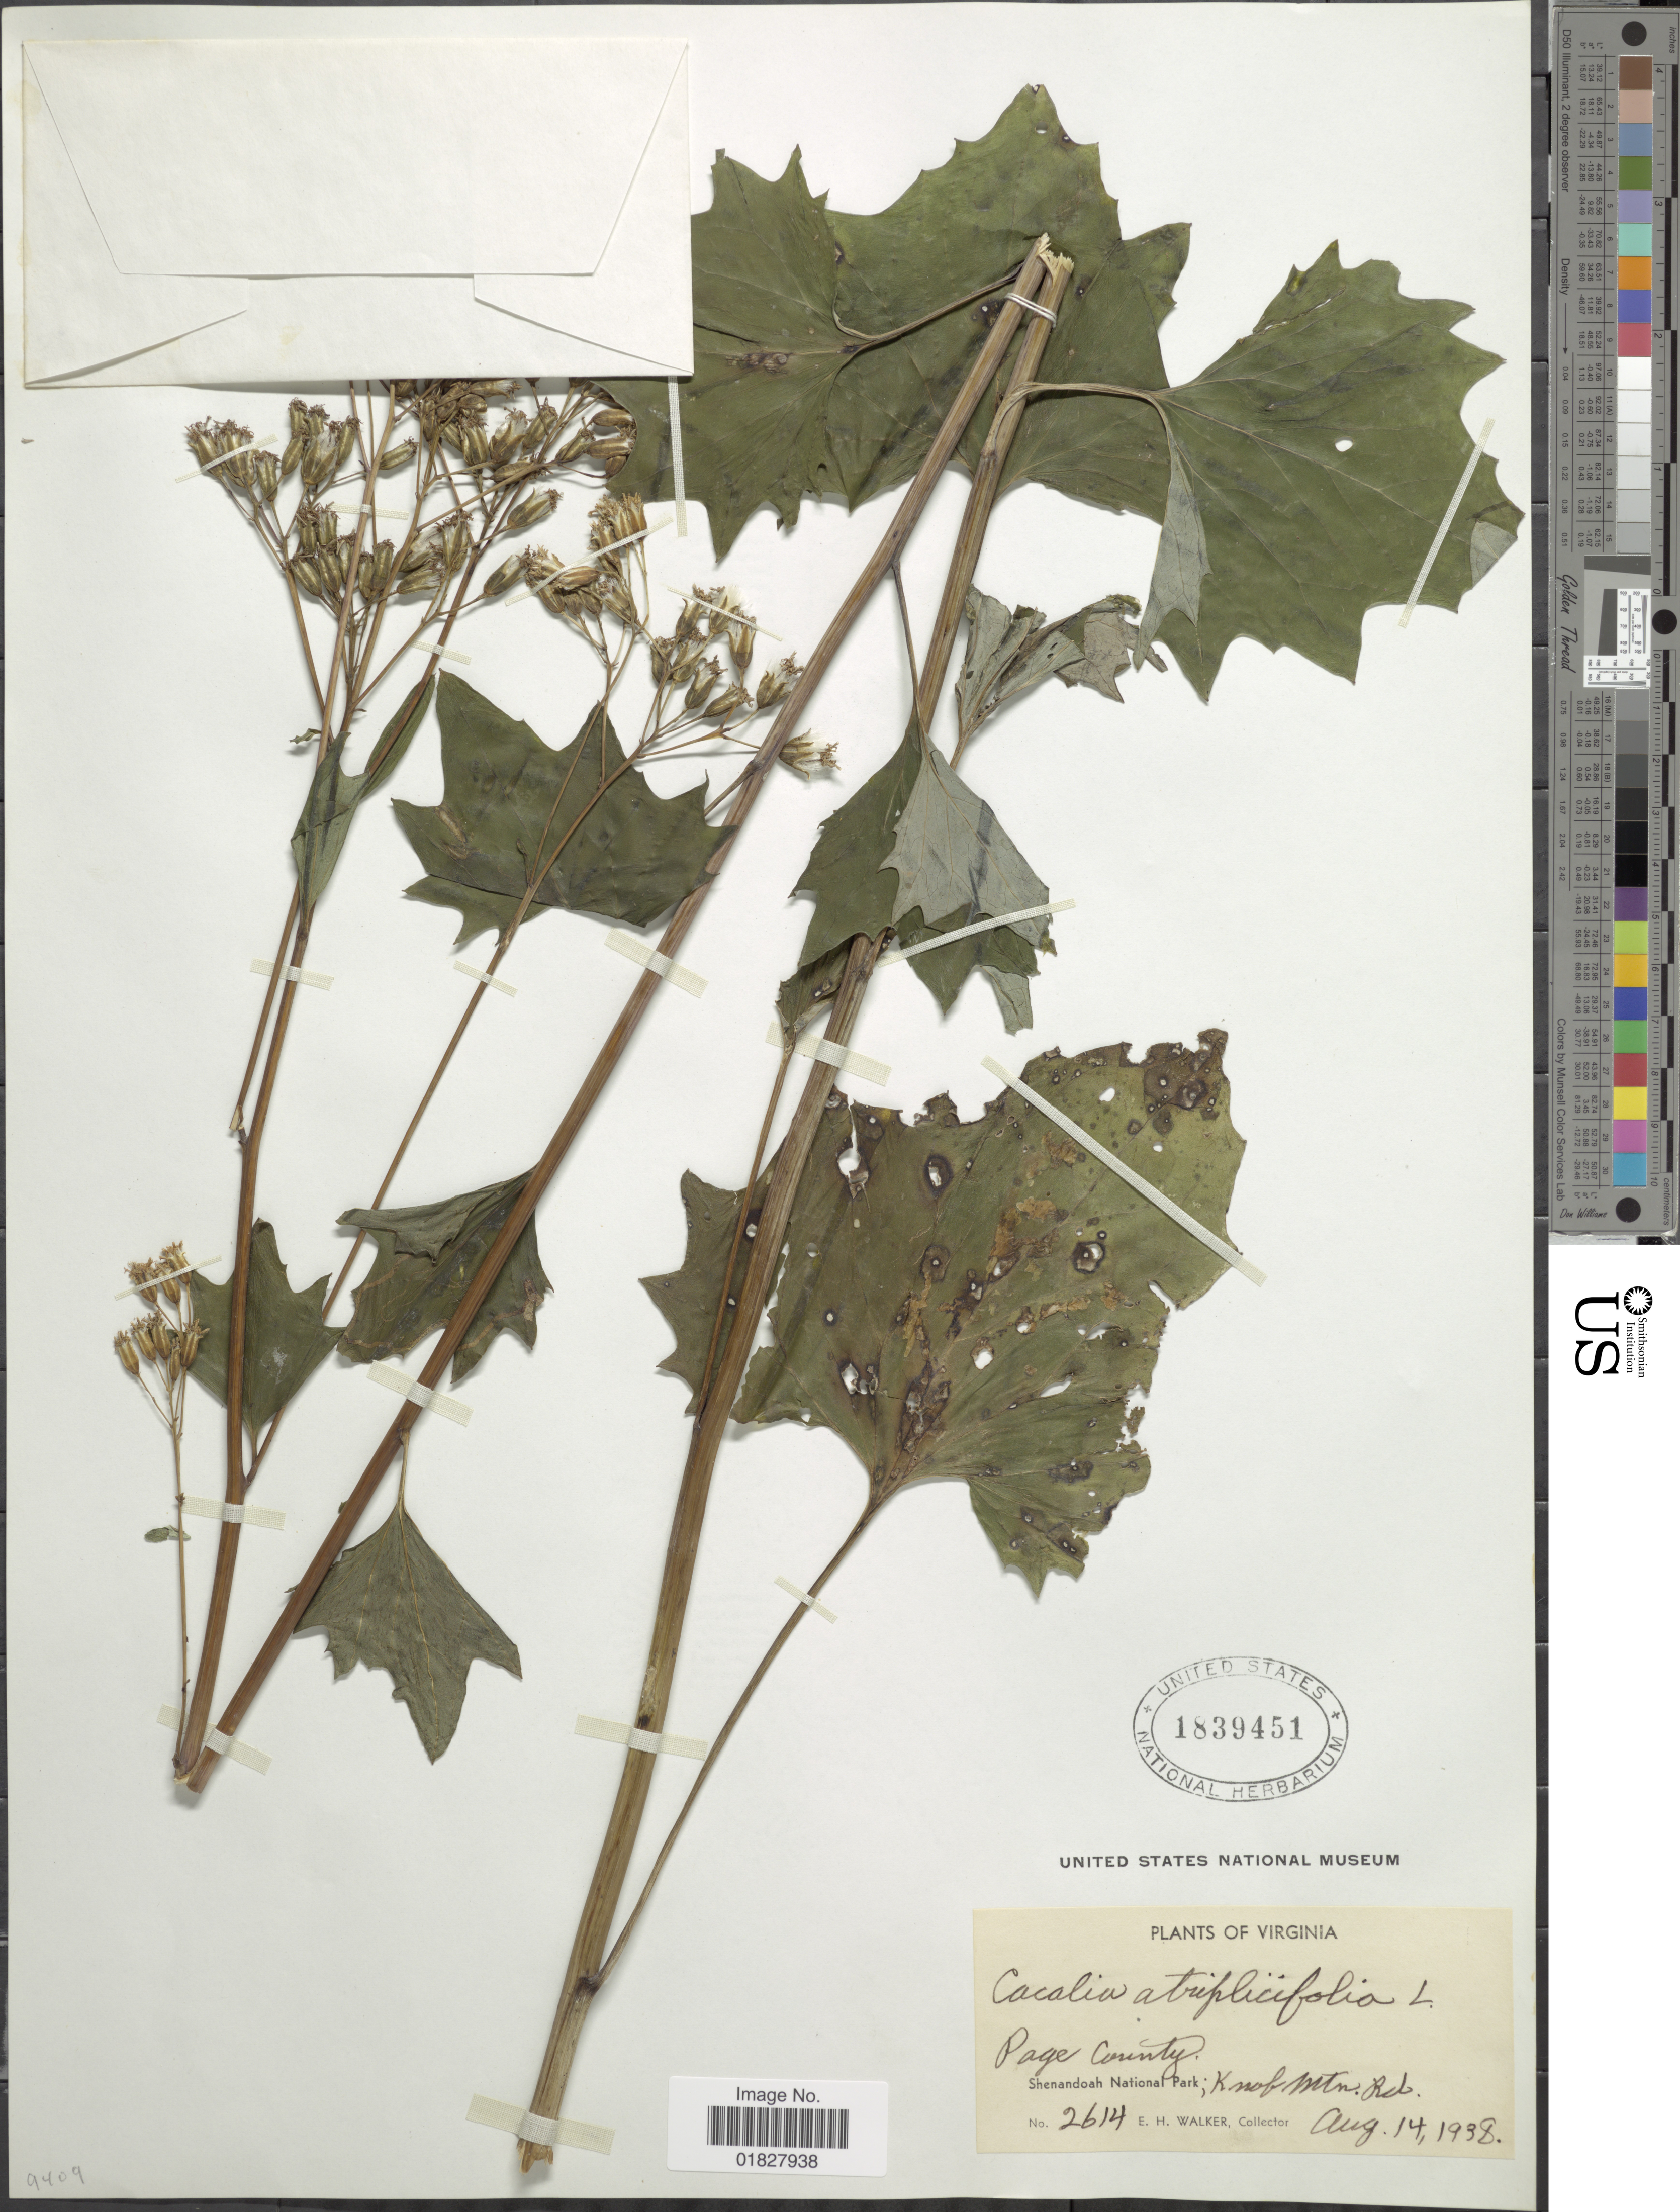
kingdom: Plantae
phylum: Tracheophyta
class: Magnoliopsida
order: Asterales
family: Asteraceae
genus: Arnoglossum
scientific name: Arnoglossum atriplicifolium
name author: (L.) H. Rob.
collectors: E. H. Walker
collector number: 2614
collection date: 1938-08-14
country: United States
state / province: Virginia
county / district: Page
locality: Shenandoah National Park, Knob Mtn. Rd.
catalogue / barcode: US 1839451